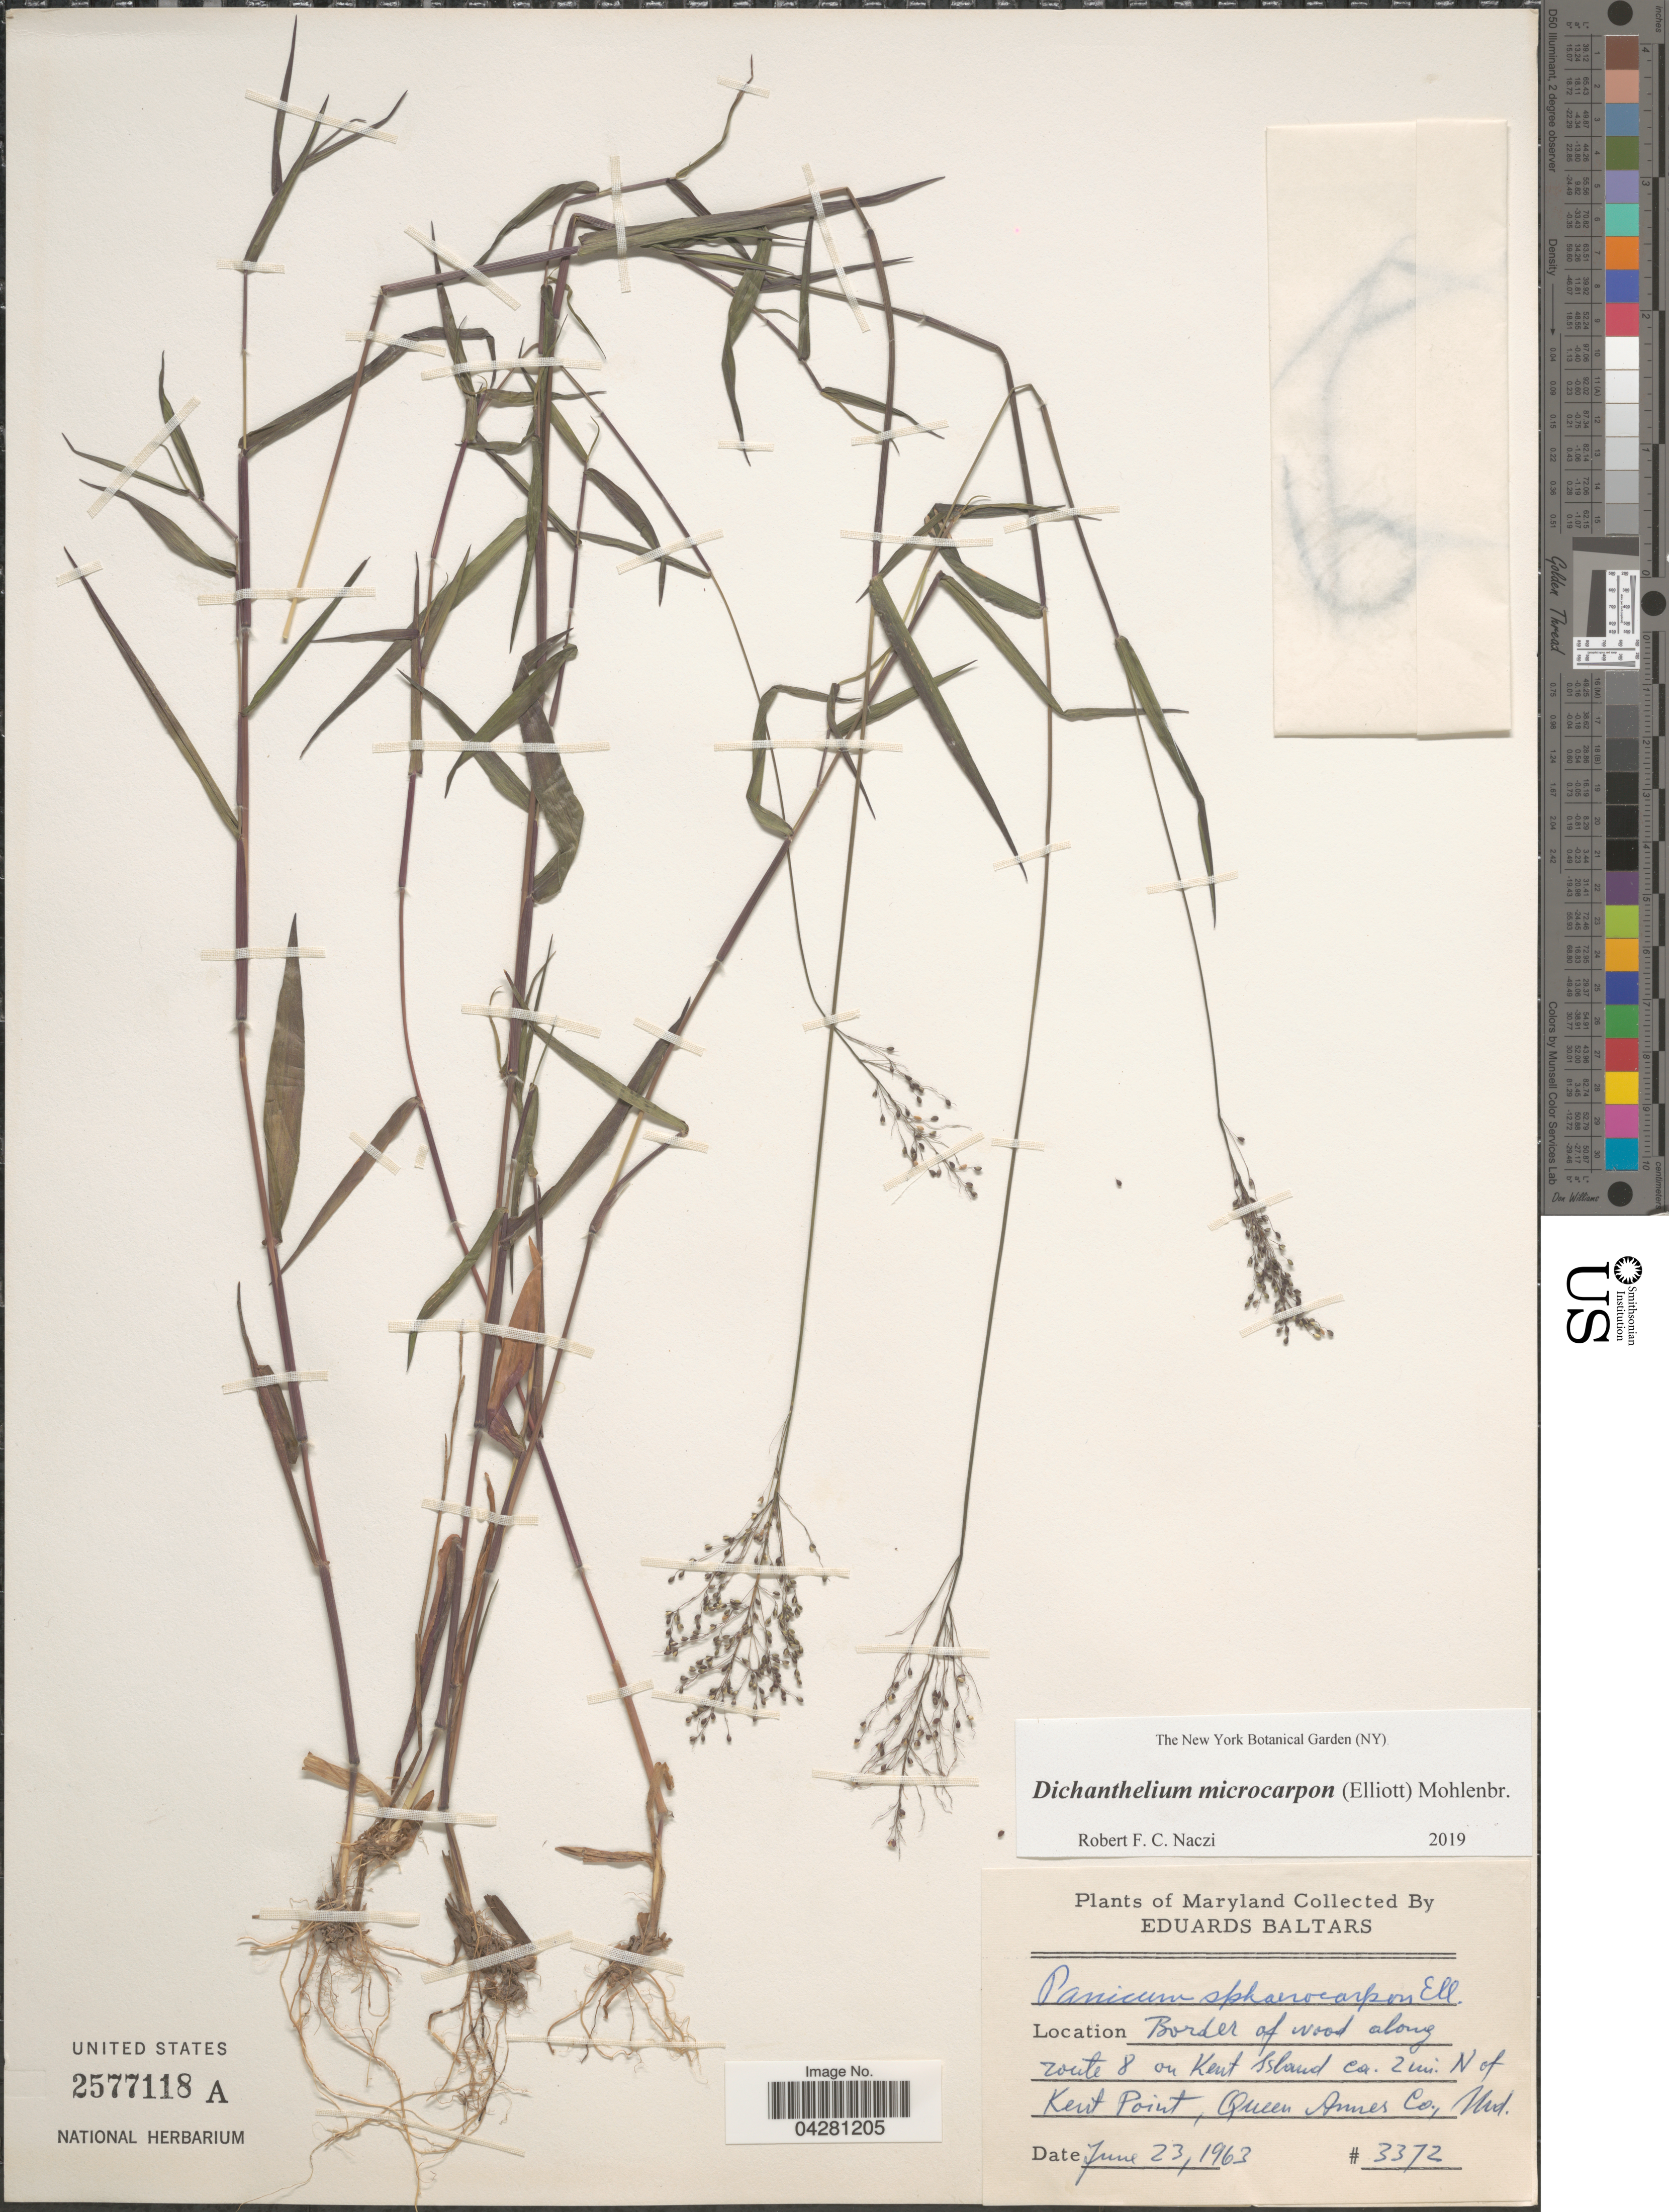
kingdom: Plantae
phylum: Tracheophyta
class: Liliopsida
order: Poales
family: Poaceae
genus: Dichanthelium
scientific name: Dichanthelium dichotomum var. ramulosum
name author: (Torr.) Lelong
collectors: E. Baltars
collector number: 3372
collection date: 1963-06-23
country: United States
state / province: Maryland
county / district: Queen Anne's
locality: Border of wood along route 8 on Kent Island ca. 2 mi. N of Kent Point, Queen Annes Co.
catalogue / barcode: US 2577118A